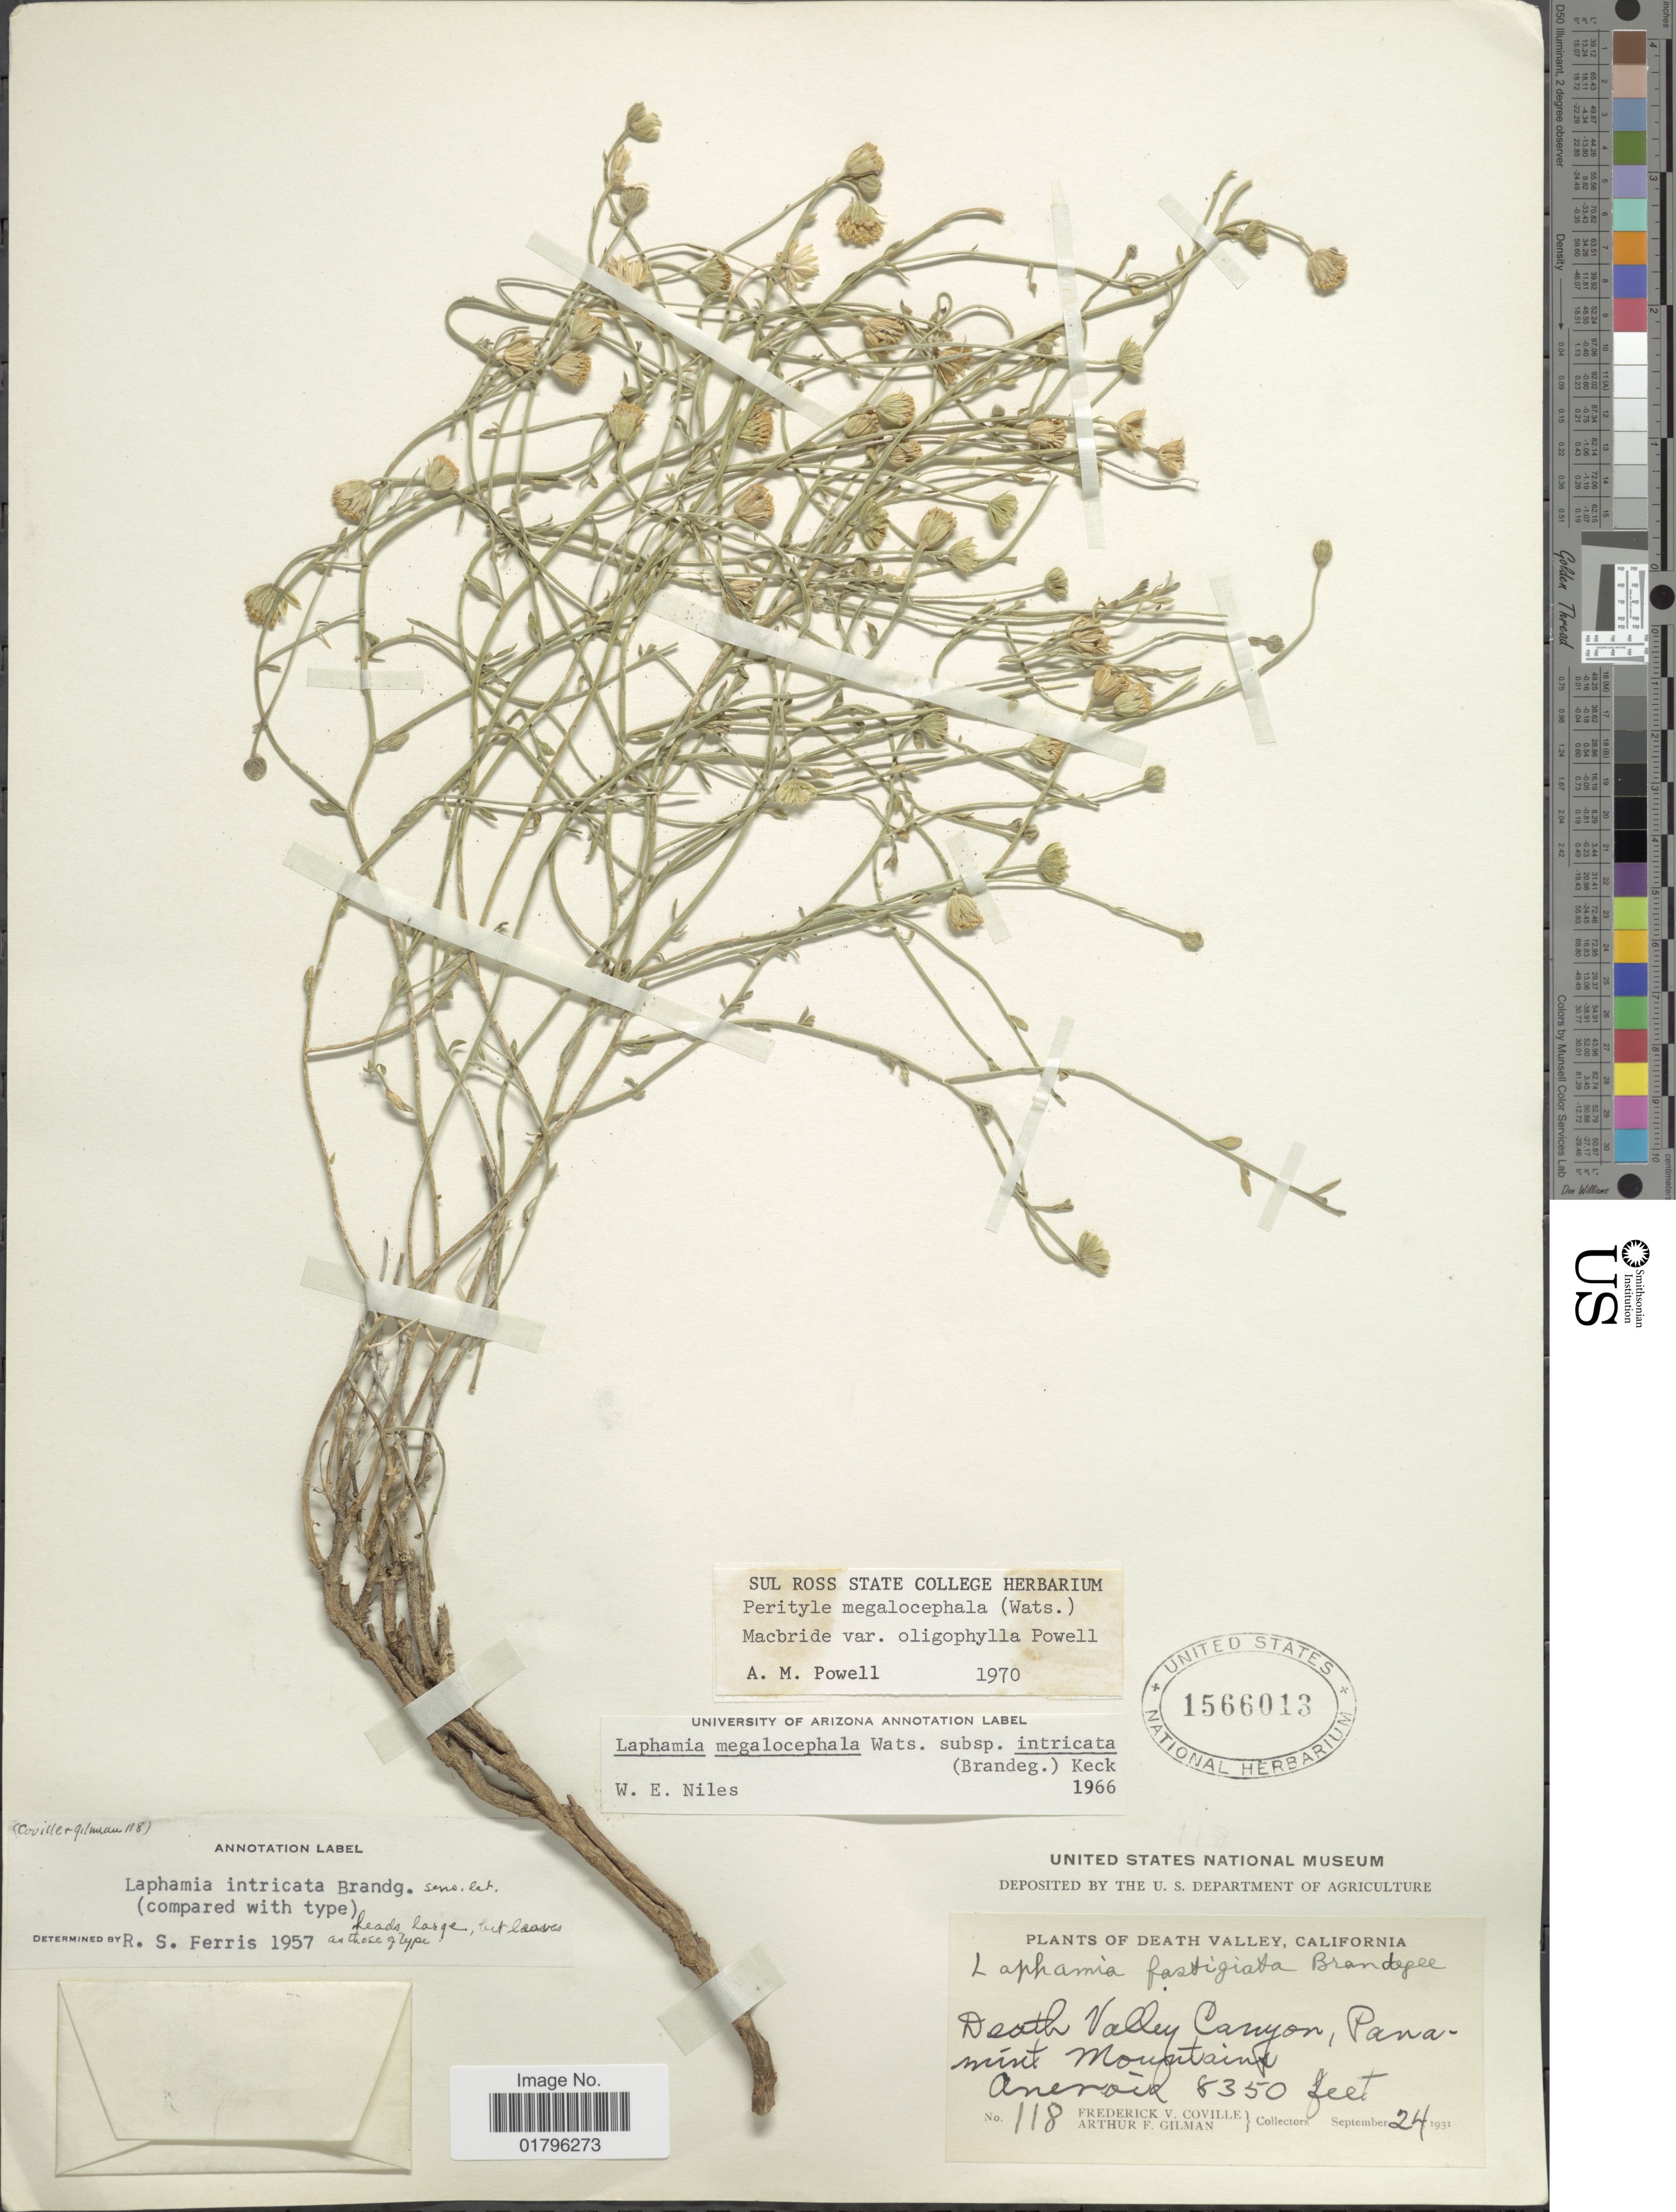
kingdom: Plantae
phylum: Tracheophyta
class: Magnoliopsida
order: Asterales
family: Asteraceae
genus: Perityle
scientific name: Perityle megalocephala var. oligophylla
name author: A.M. Powell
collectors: F. V. Coville & A. Gilman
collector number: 118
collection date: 1931-09-24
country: United States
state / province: California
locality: Death Valley, Death Valley Canyon, Panamint Mountains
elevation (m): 2545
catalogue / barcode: US 1566013